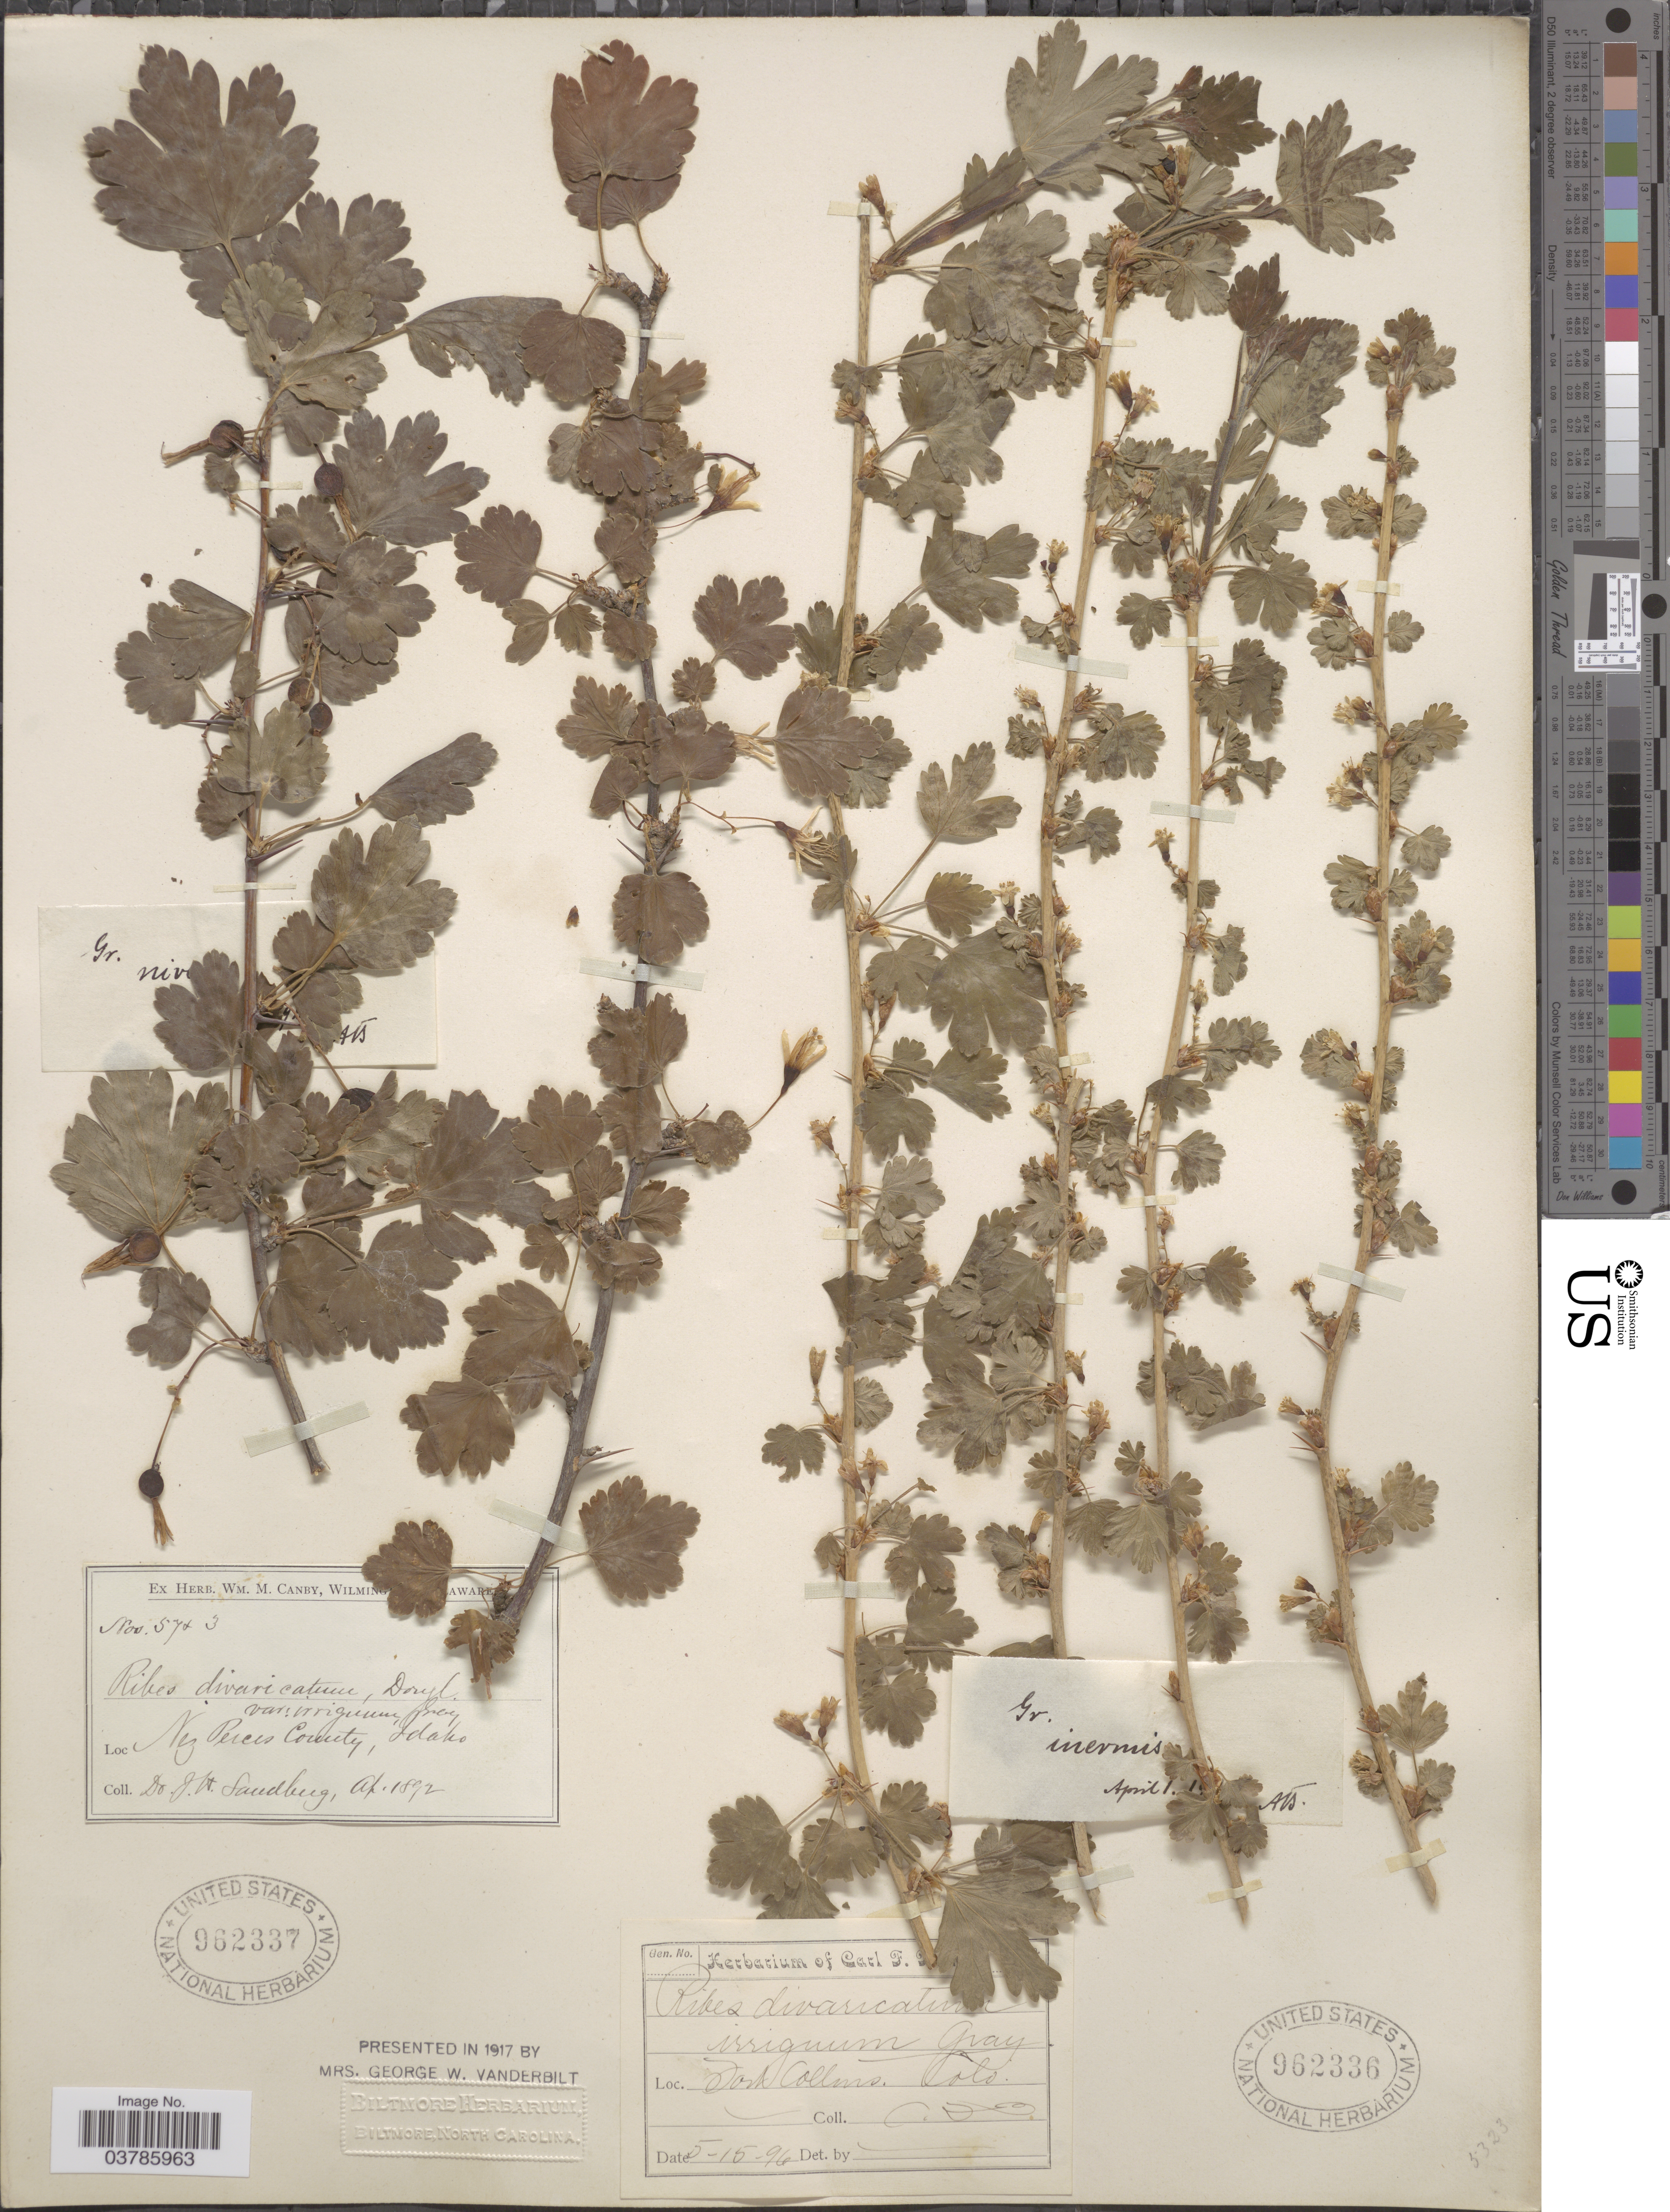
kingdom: Plantae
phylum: Tracheophyta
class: Magnoliopsida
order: Saxifragales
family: Grossulariaceae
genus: Ribes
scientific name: Ribes inerme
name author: Rydb.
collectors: J. Sandburg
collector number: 57&3*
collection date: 1892-04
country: United States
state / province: Idaho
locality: Nez Perees County.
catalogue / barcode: US 962337